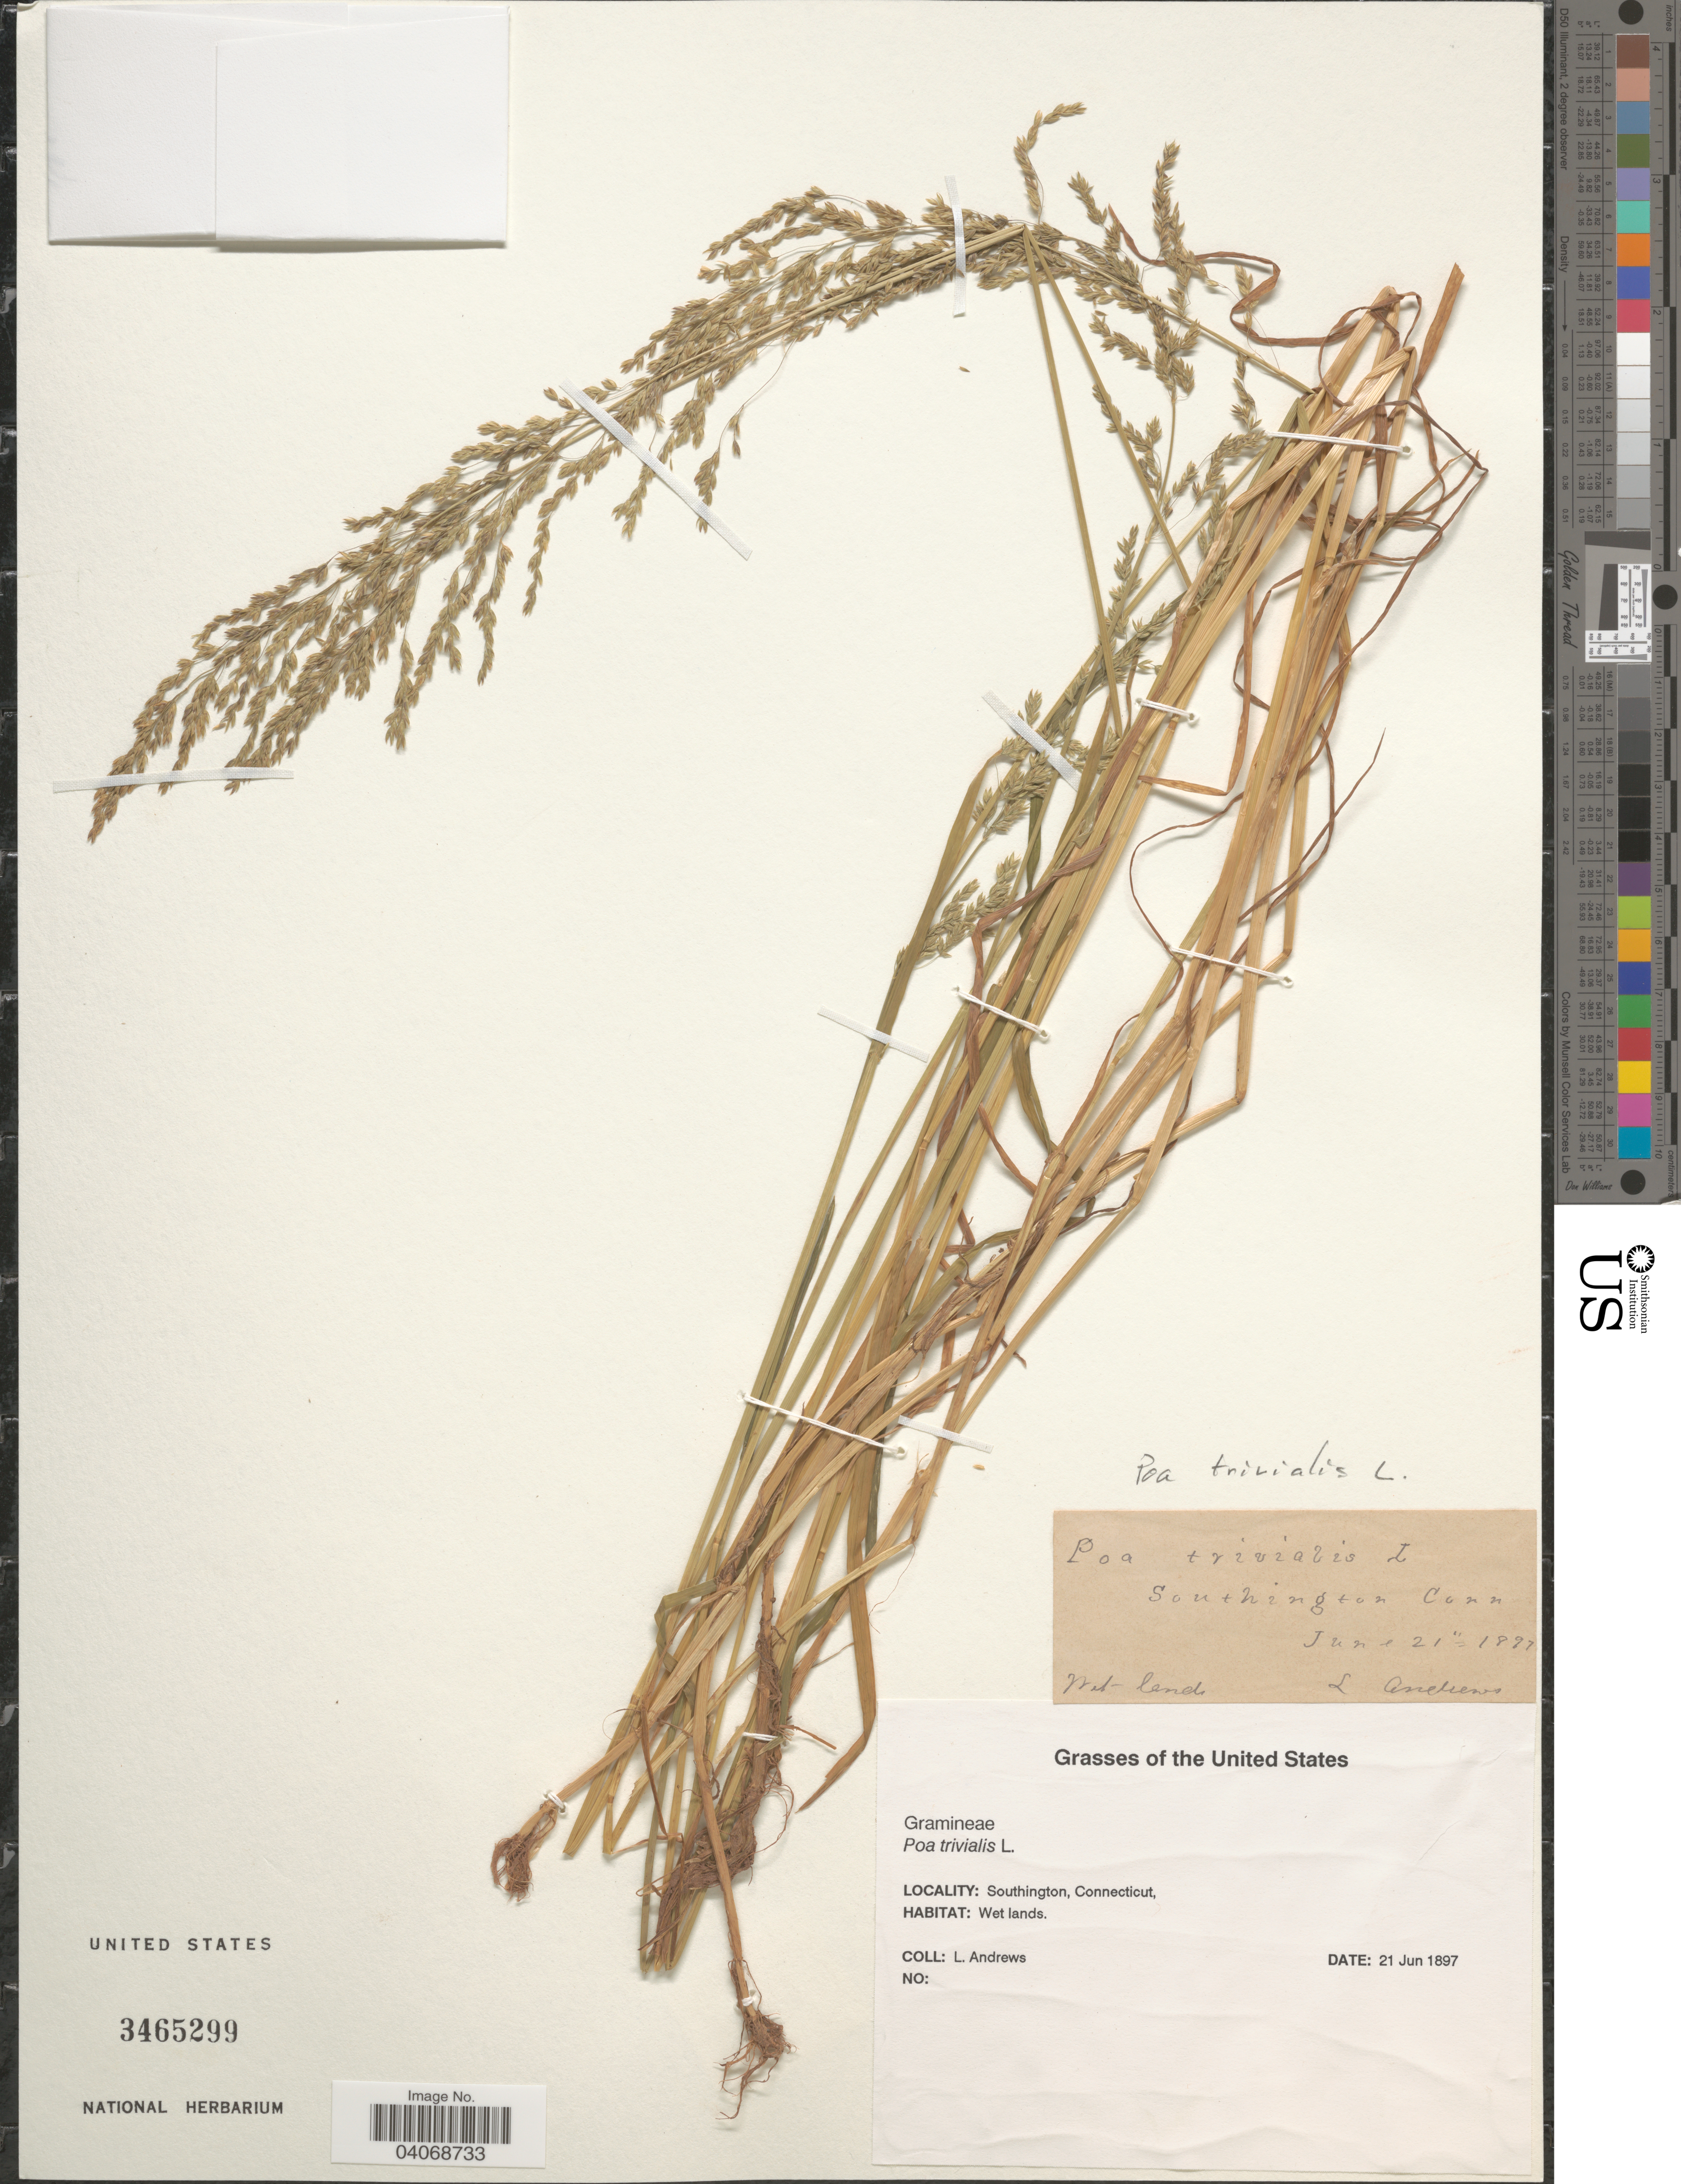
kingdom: Plantae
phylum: Tracheophyta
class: Liliopsida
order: Poales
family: Poaceae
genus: Poa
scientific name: Poa trivialis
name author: L.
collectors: L. Andrews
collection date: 1897-06-21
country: United States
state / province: Connecticut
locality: Southington.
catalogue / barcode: US 3465299